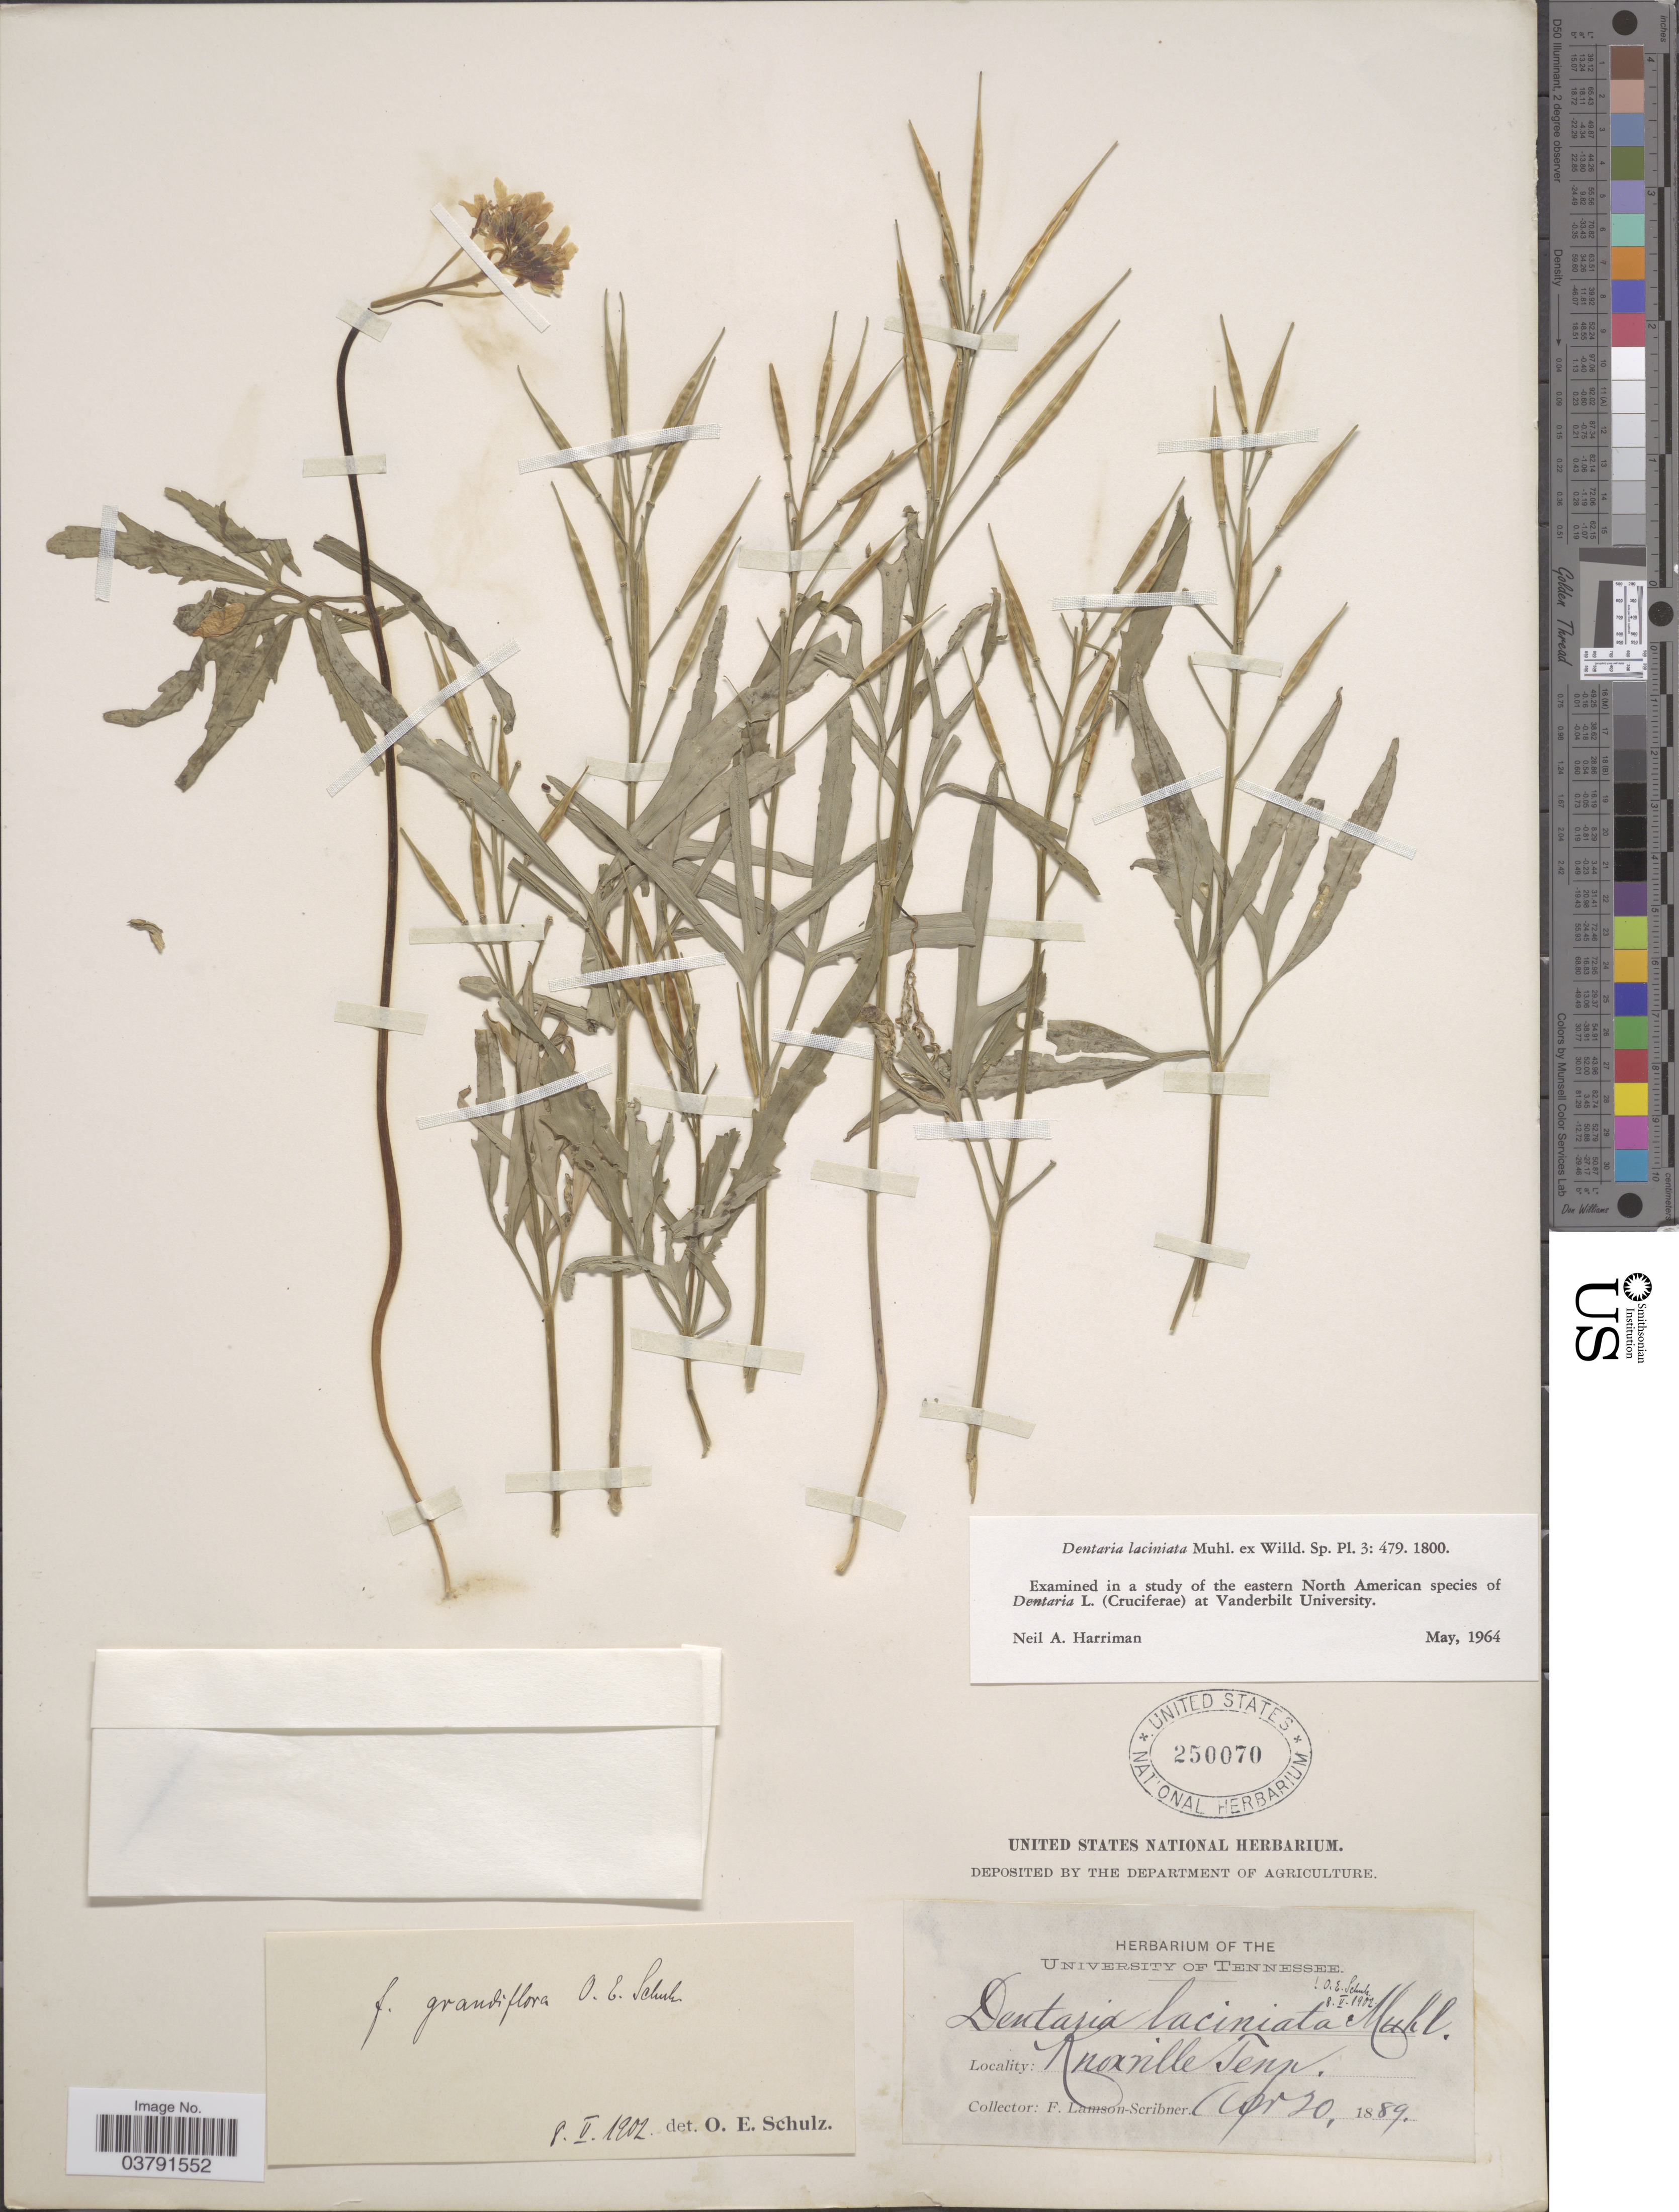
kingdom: Plantae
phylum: Tracheophyta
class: Magnoliopsida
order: Brassicales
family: Brassicaceae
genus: Dentaria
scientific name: Dentaria laciniata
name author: Muhl.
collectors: F. Lamson-Scribner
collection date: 1889-04-20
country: United States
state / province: Tennessee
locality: Knoxville.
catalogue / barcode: US 250070